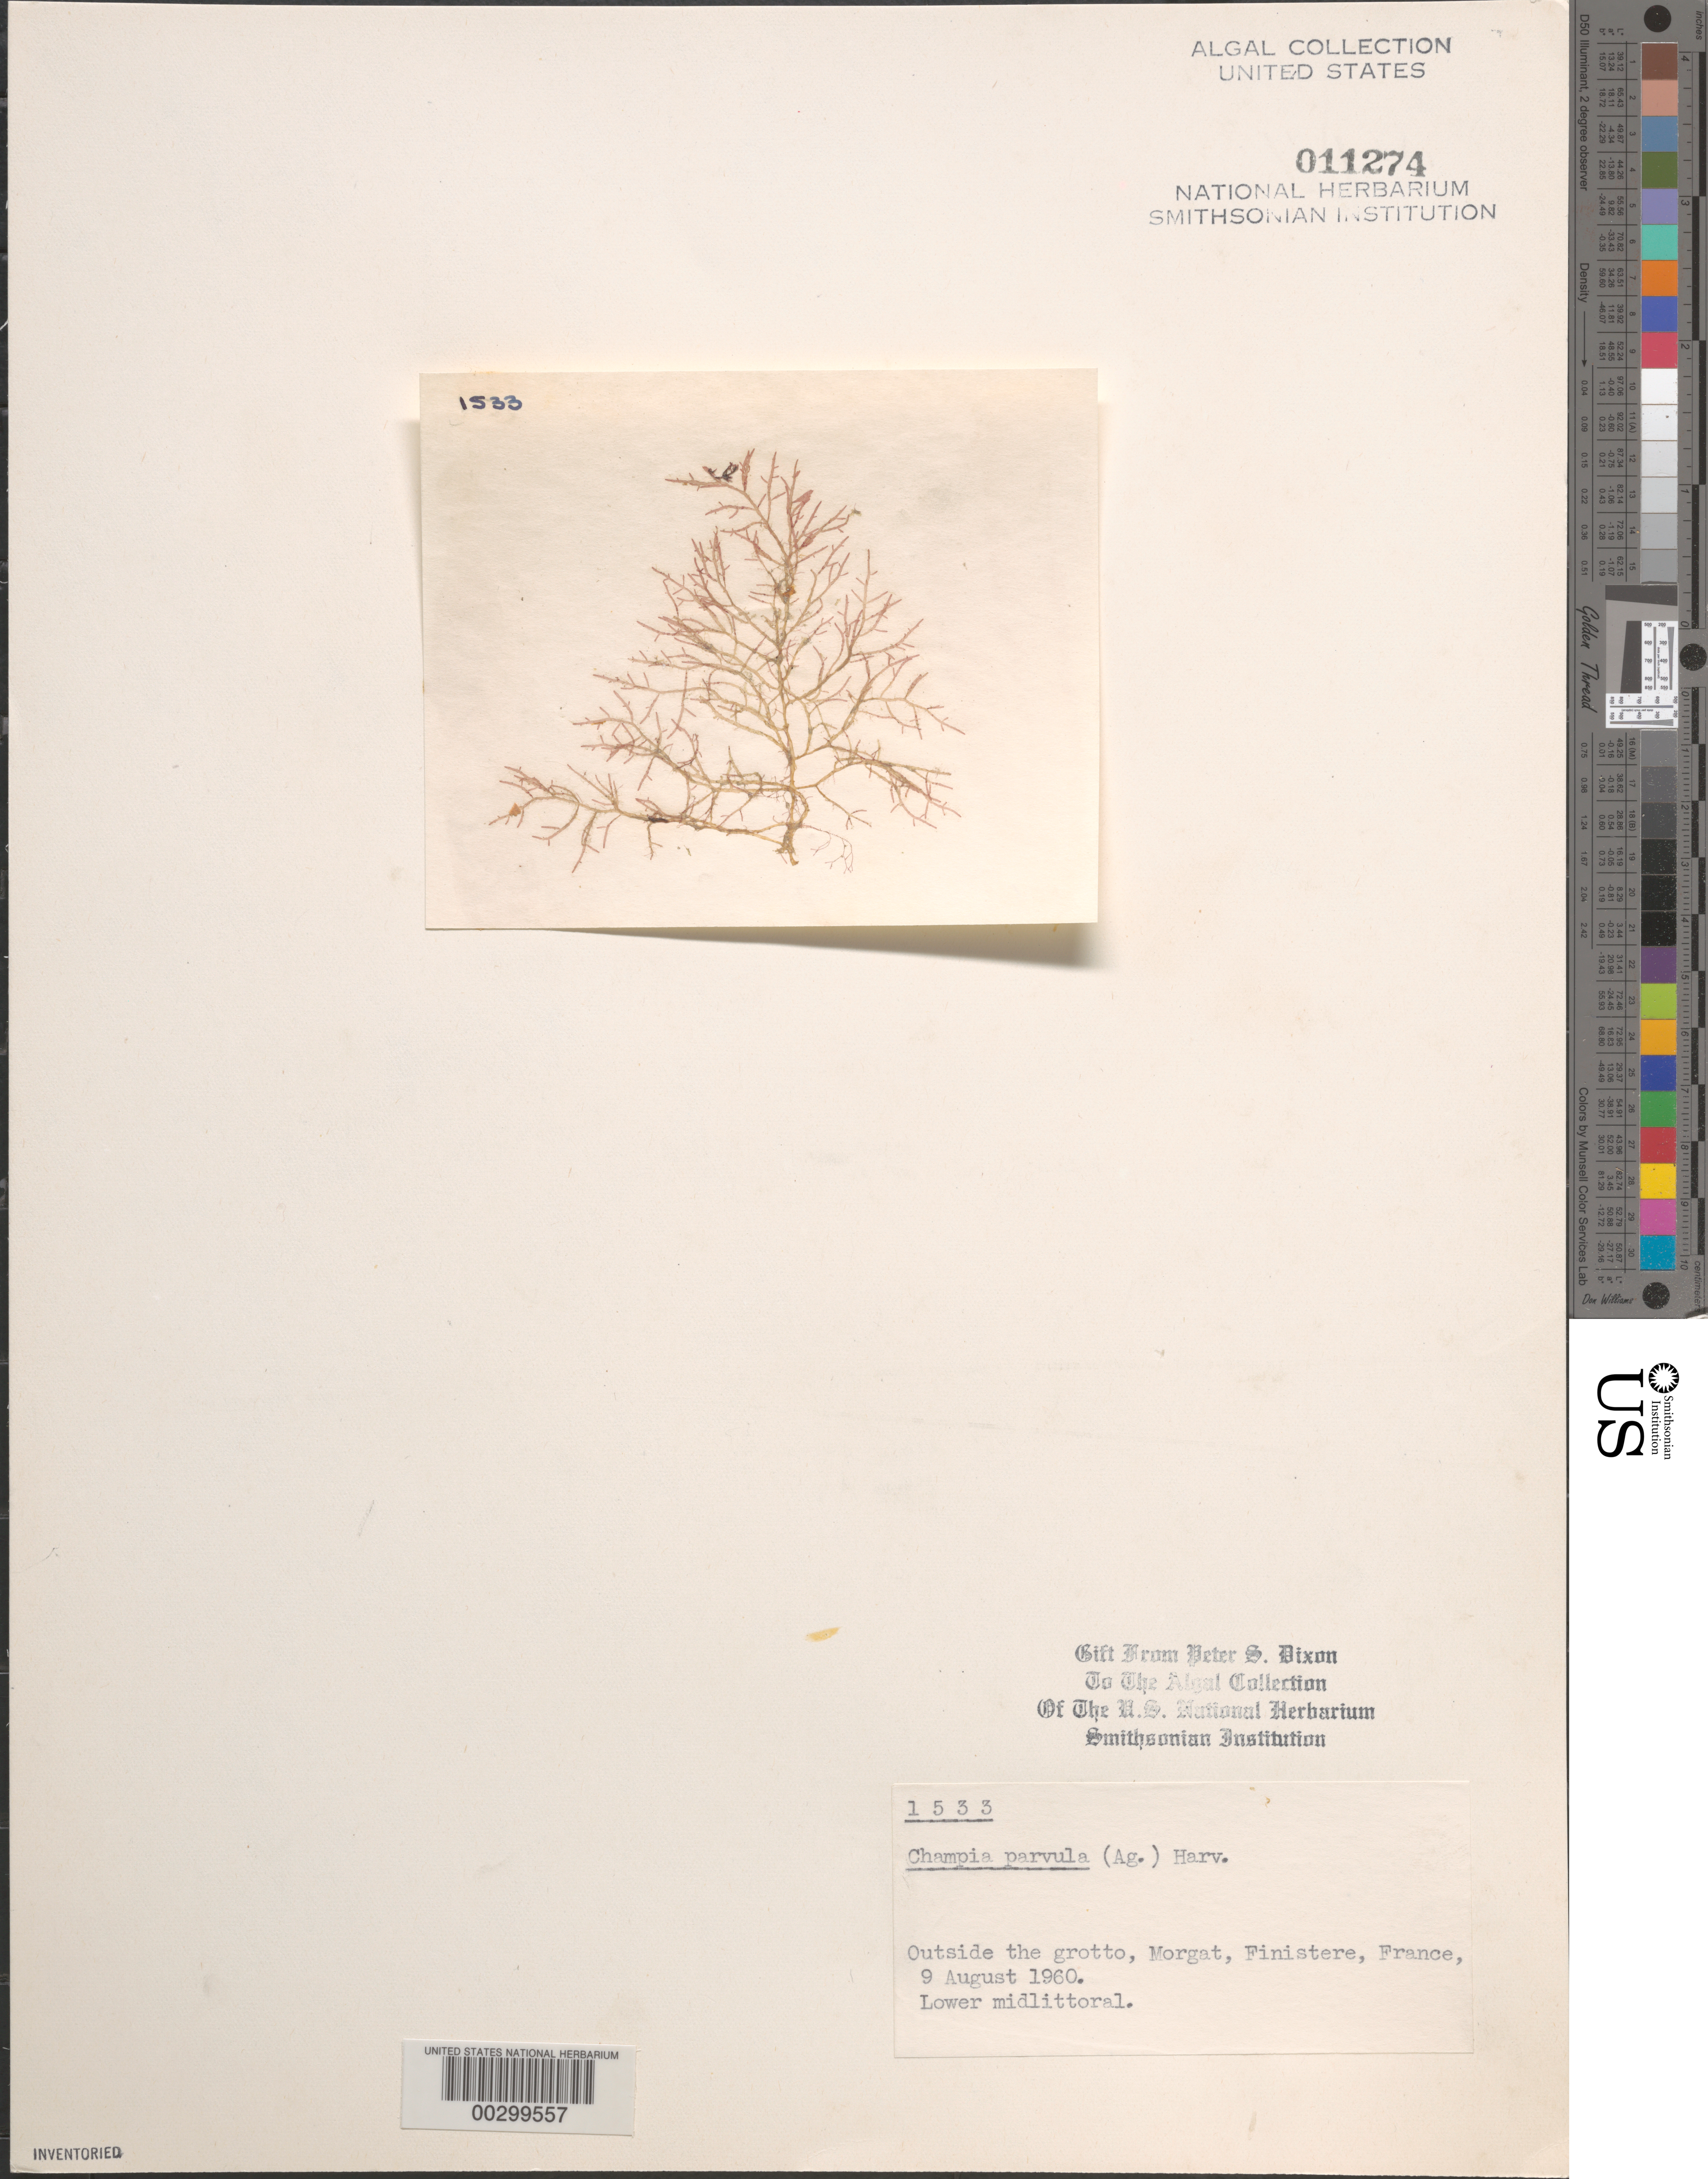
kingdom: Plantae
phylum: Rhodophyta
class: Florideophyceae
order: Rhodymeniales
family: Champiaceae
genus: Champia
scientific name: Champia parvula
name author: (C. Agardh) Harv.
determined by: Dixon, P. S.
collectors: P. S. Dixon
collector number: PSD 1533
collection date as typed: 09 Aug 1960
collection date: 1960-08-09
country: France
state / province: Bretagne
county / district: Finistère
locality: Morgat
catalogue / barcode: US 11274